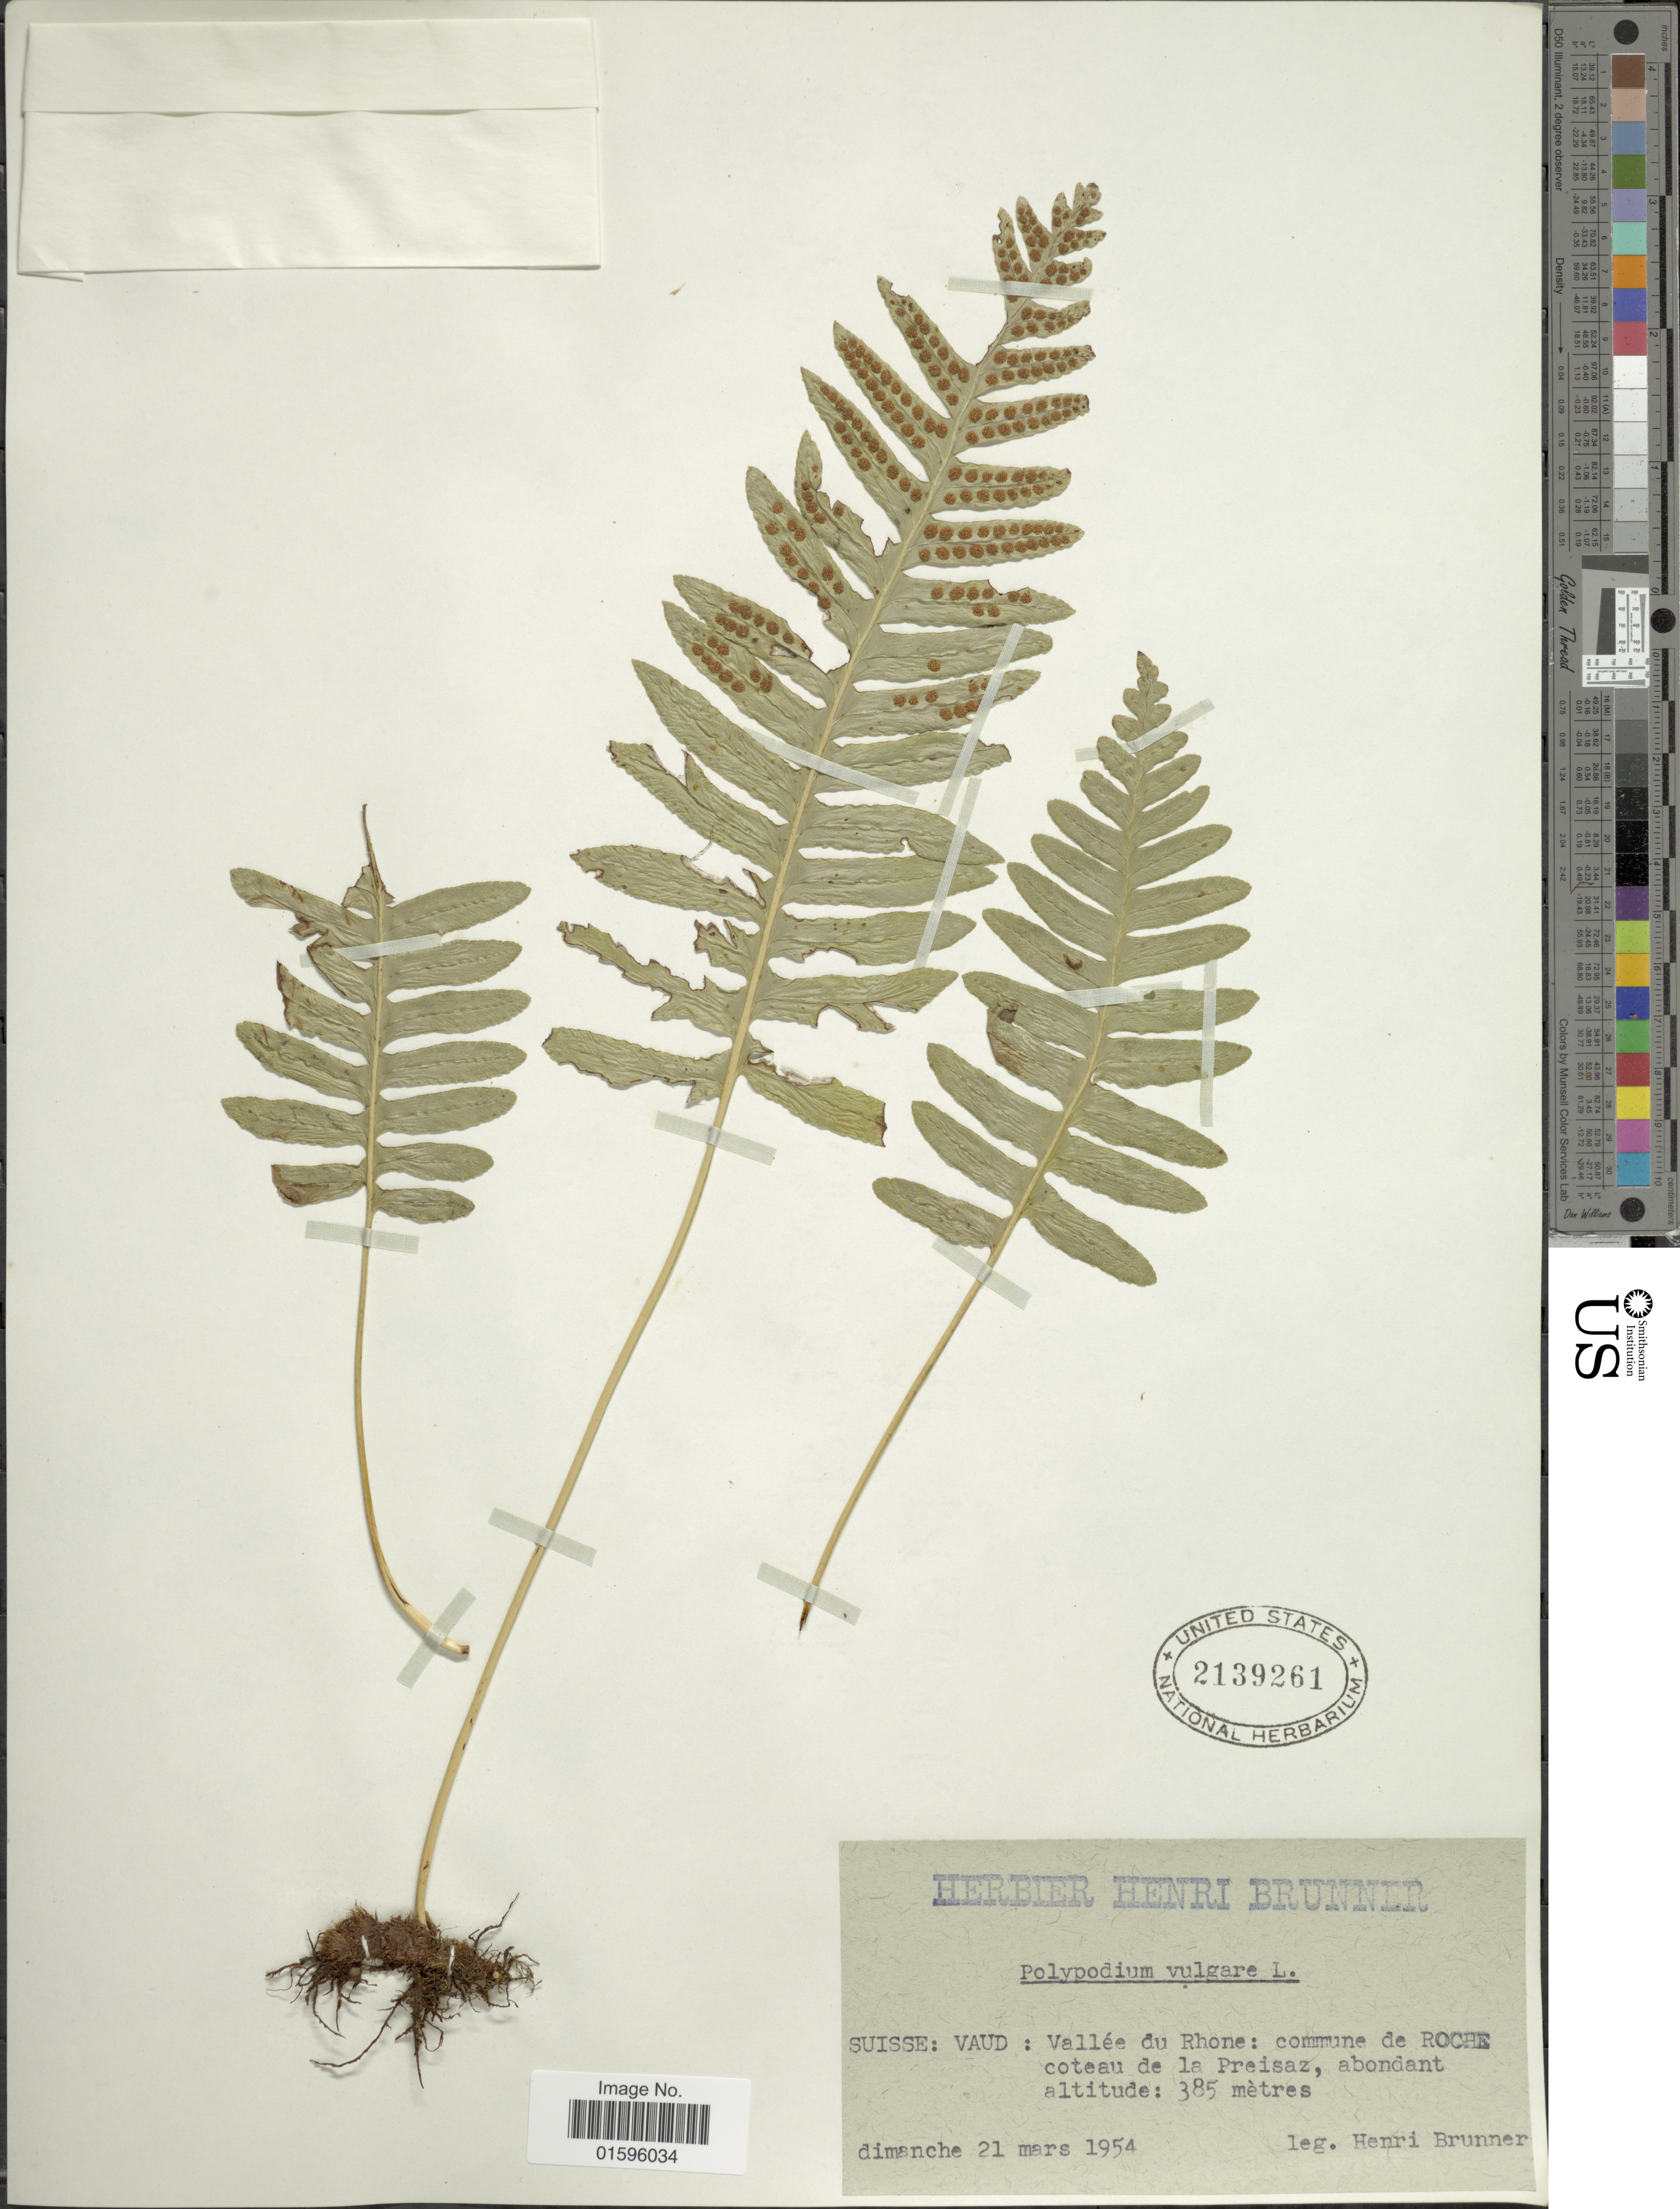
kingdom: Plantae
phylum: Tracheophyta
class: Polypodiopsida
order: Polypodiales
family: Polypodiaceae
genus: Polypodium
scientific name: Polypodium vulgare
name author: L.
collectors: H. Brunner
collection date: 1954-03-21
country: Switzerland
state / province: Vaud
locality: Suisse: Vaud: Vallee du Rhone: commune de Roche coteau de la Preisaz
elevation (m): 385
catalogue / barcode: US 2139261